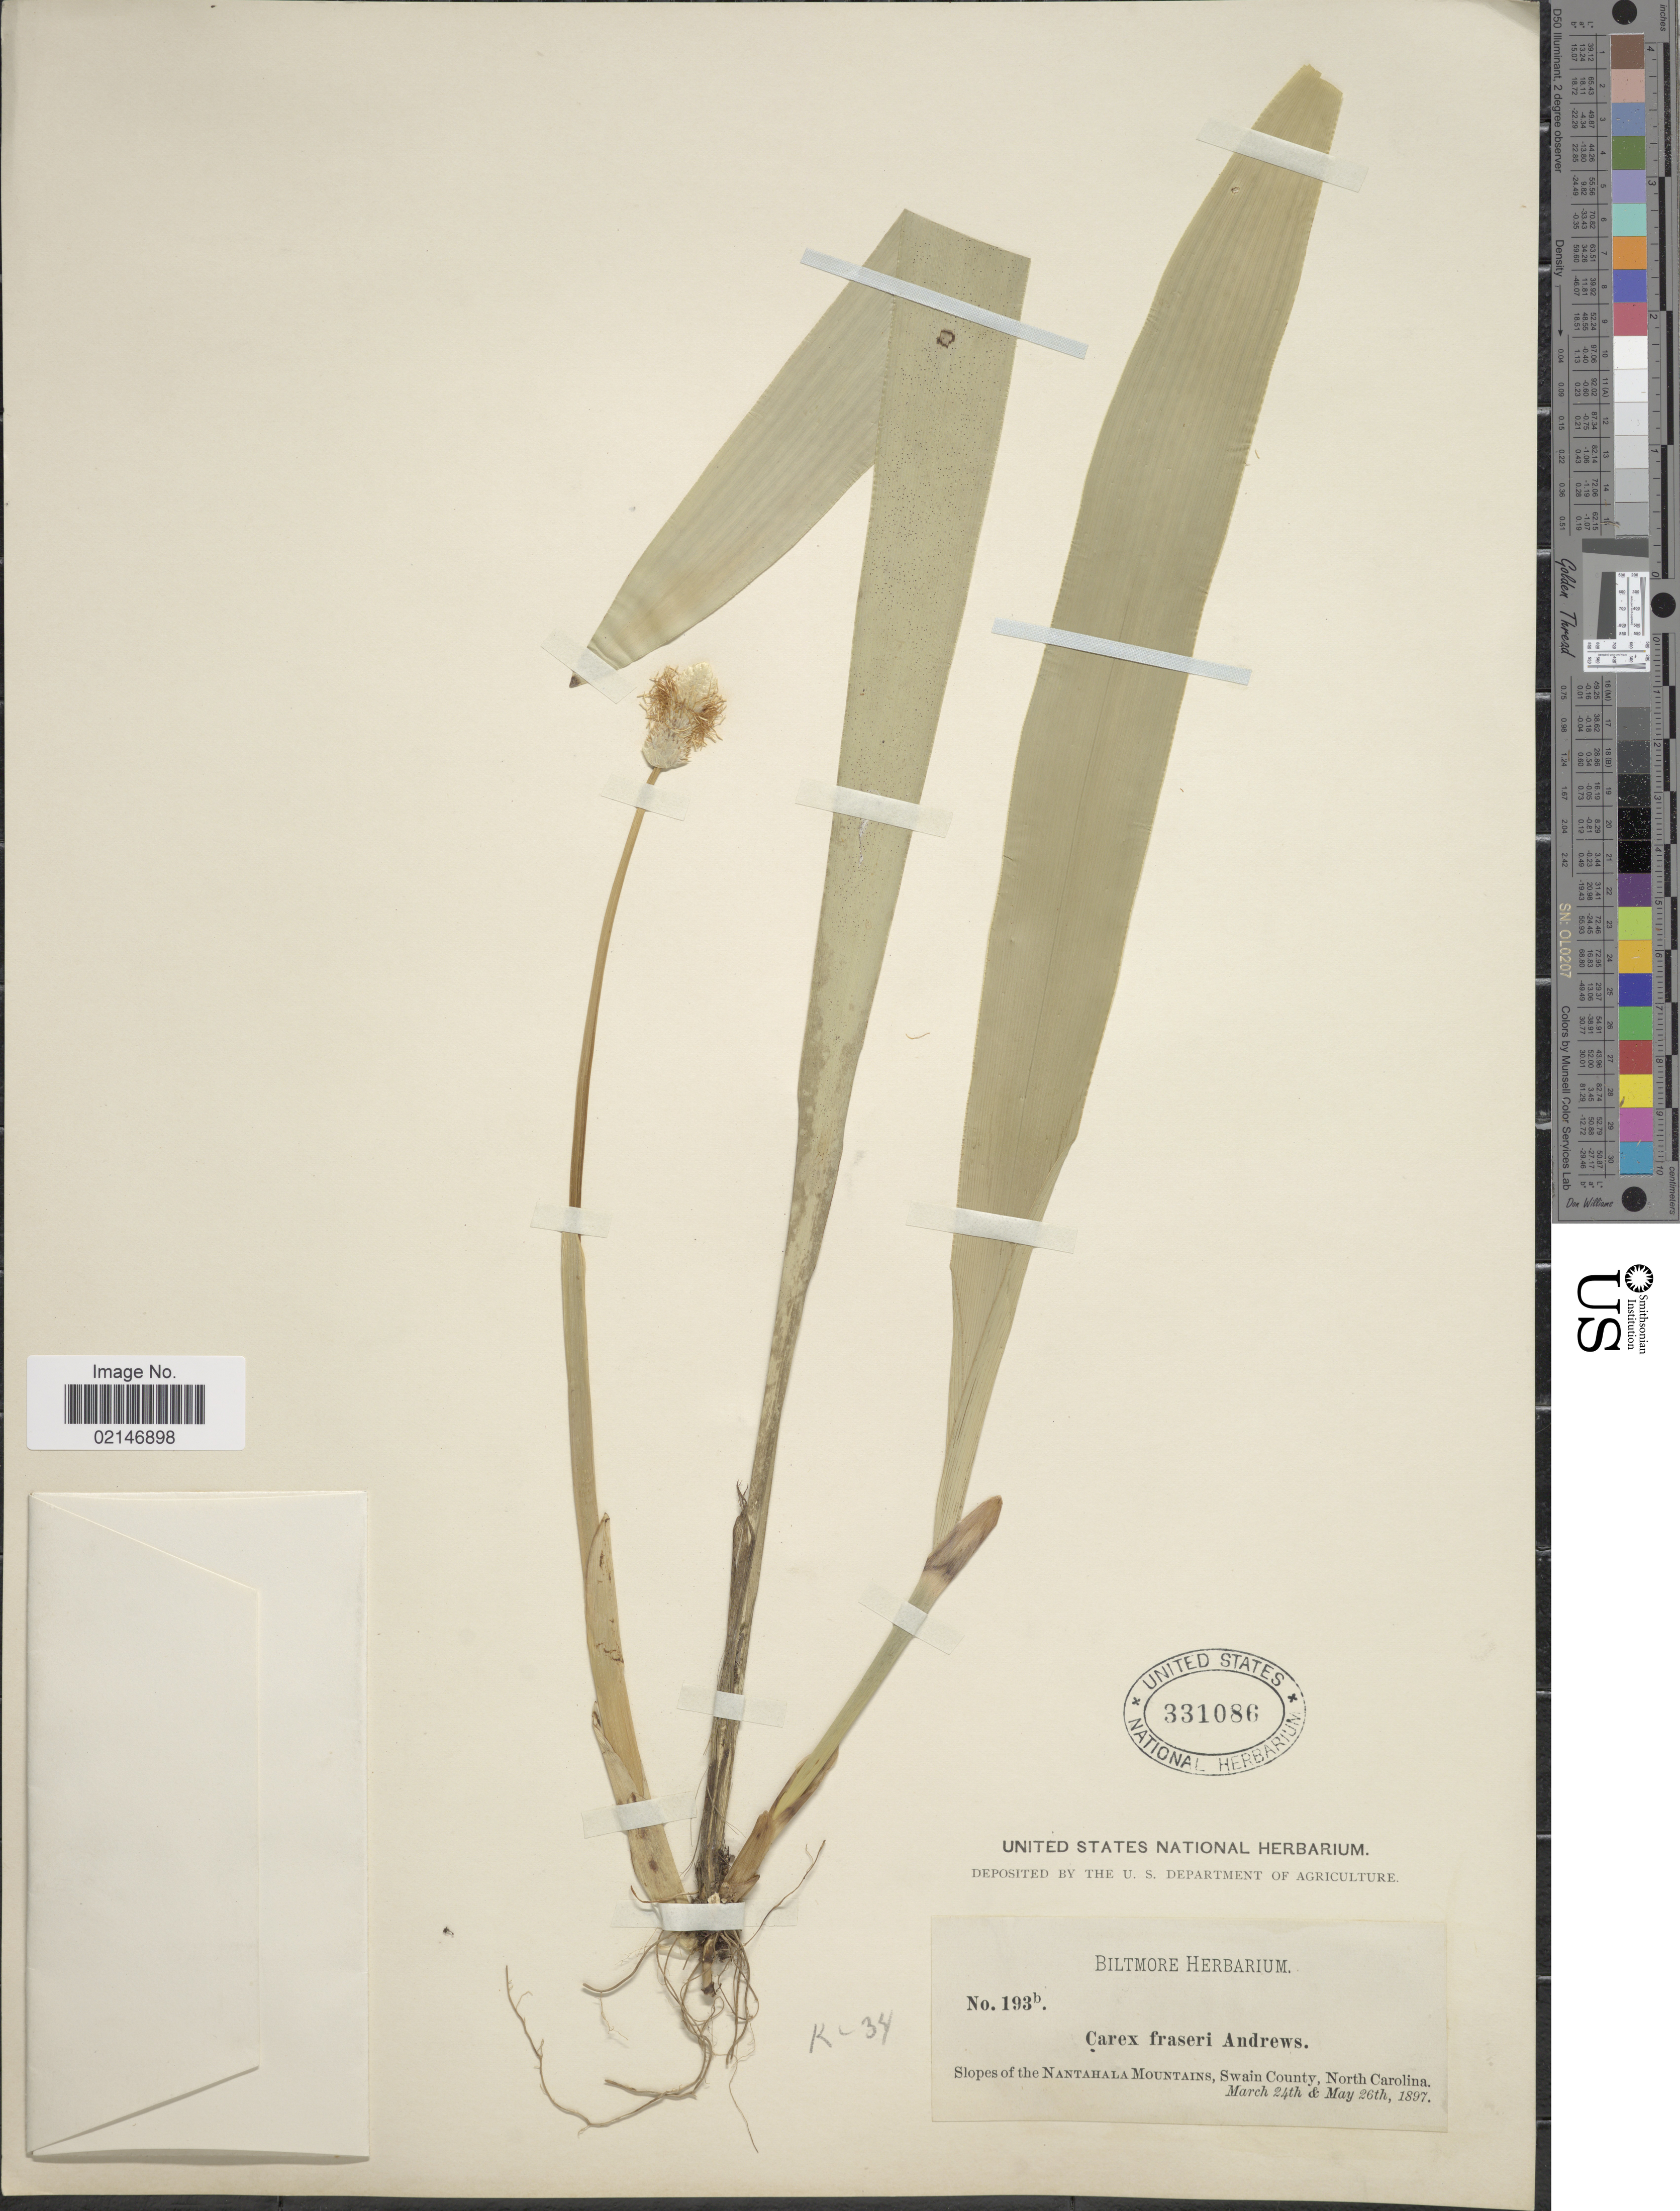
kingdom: Plantae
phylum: Tracheophyta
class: Liliopsida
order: Poales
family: Cyperaceae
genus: Carex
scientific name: Carex fraseriana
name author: Ker Gawl.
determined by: Strong, Mark T., (BOT), Smithsonian Institution - National Museum of Natural History (UNITED STATES)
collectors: ex herb. Biltmore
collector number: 193b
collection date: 1897-03-24/1897-05-26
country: United States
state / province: North Carolina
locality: Slopes of the Nantahala Mountains, Swain County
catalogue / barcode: US 331086